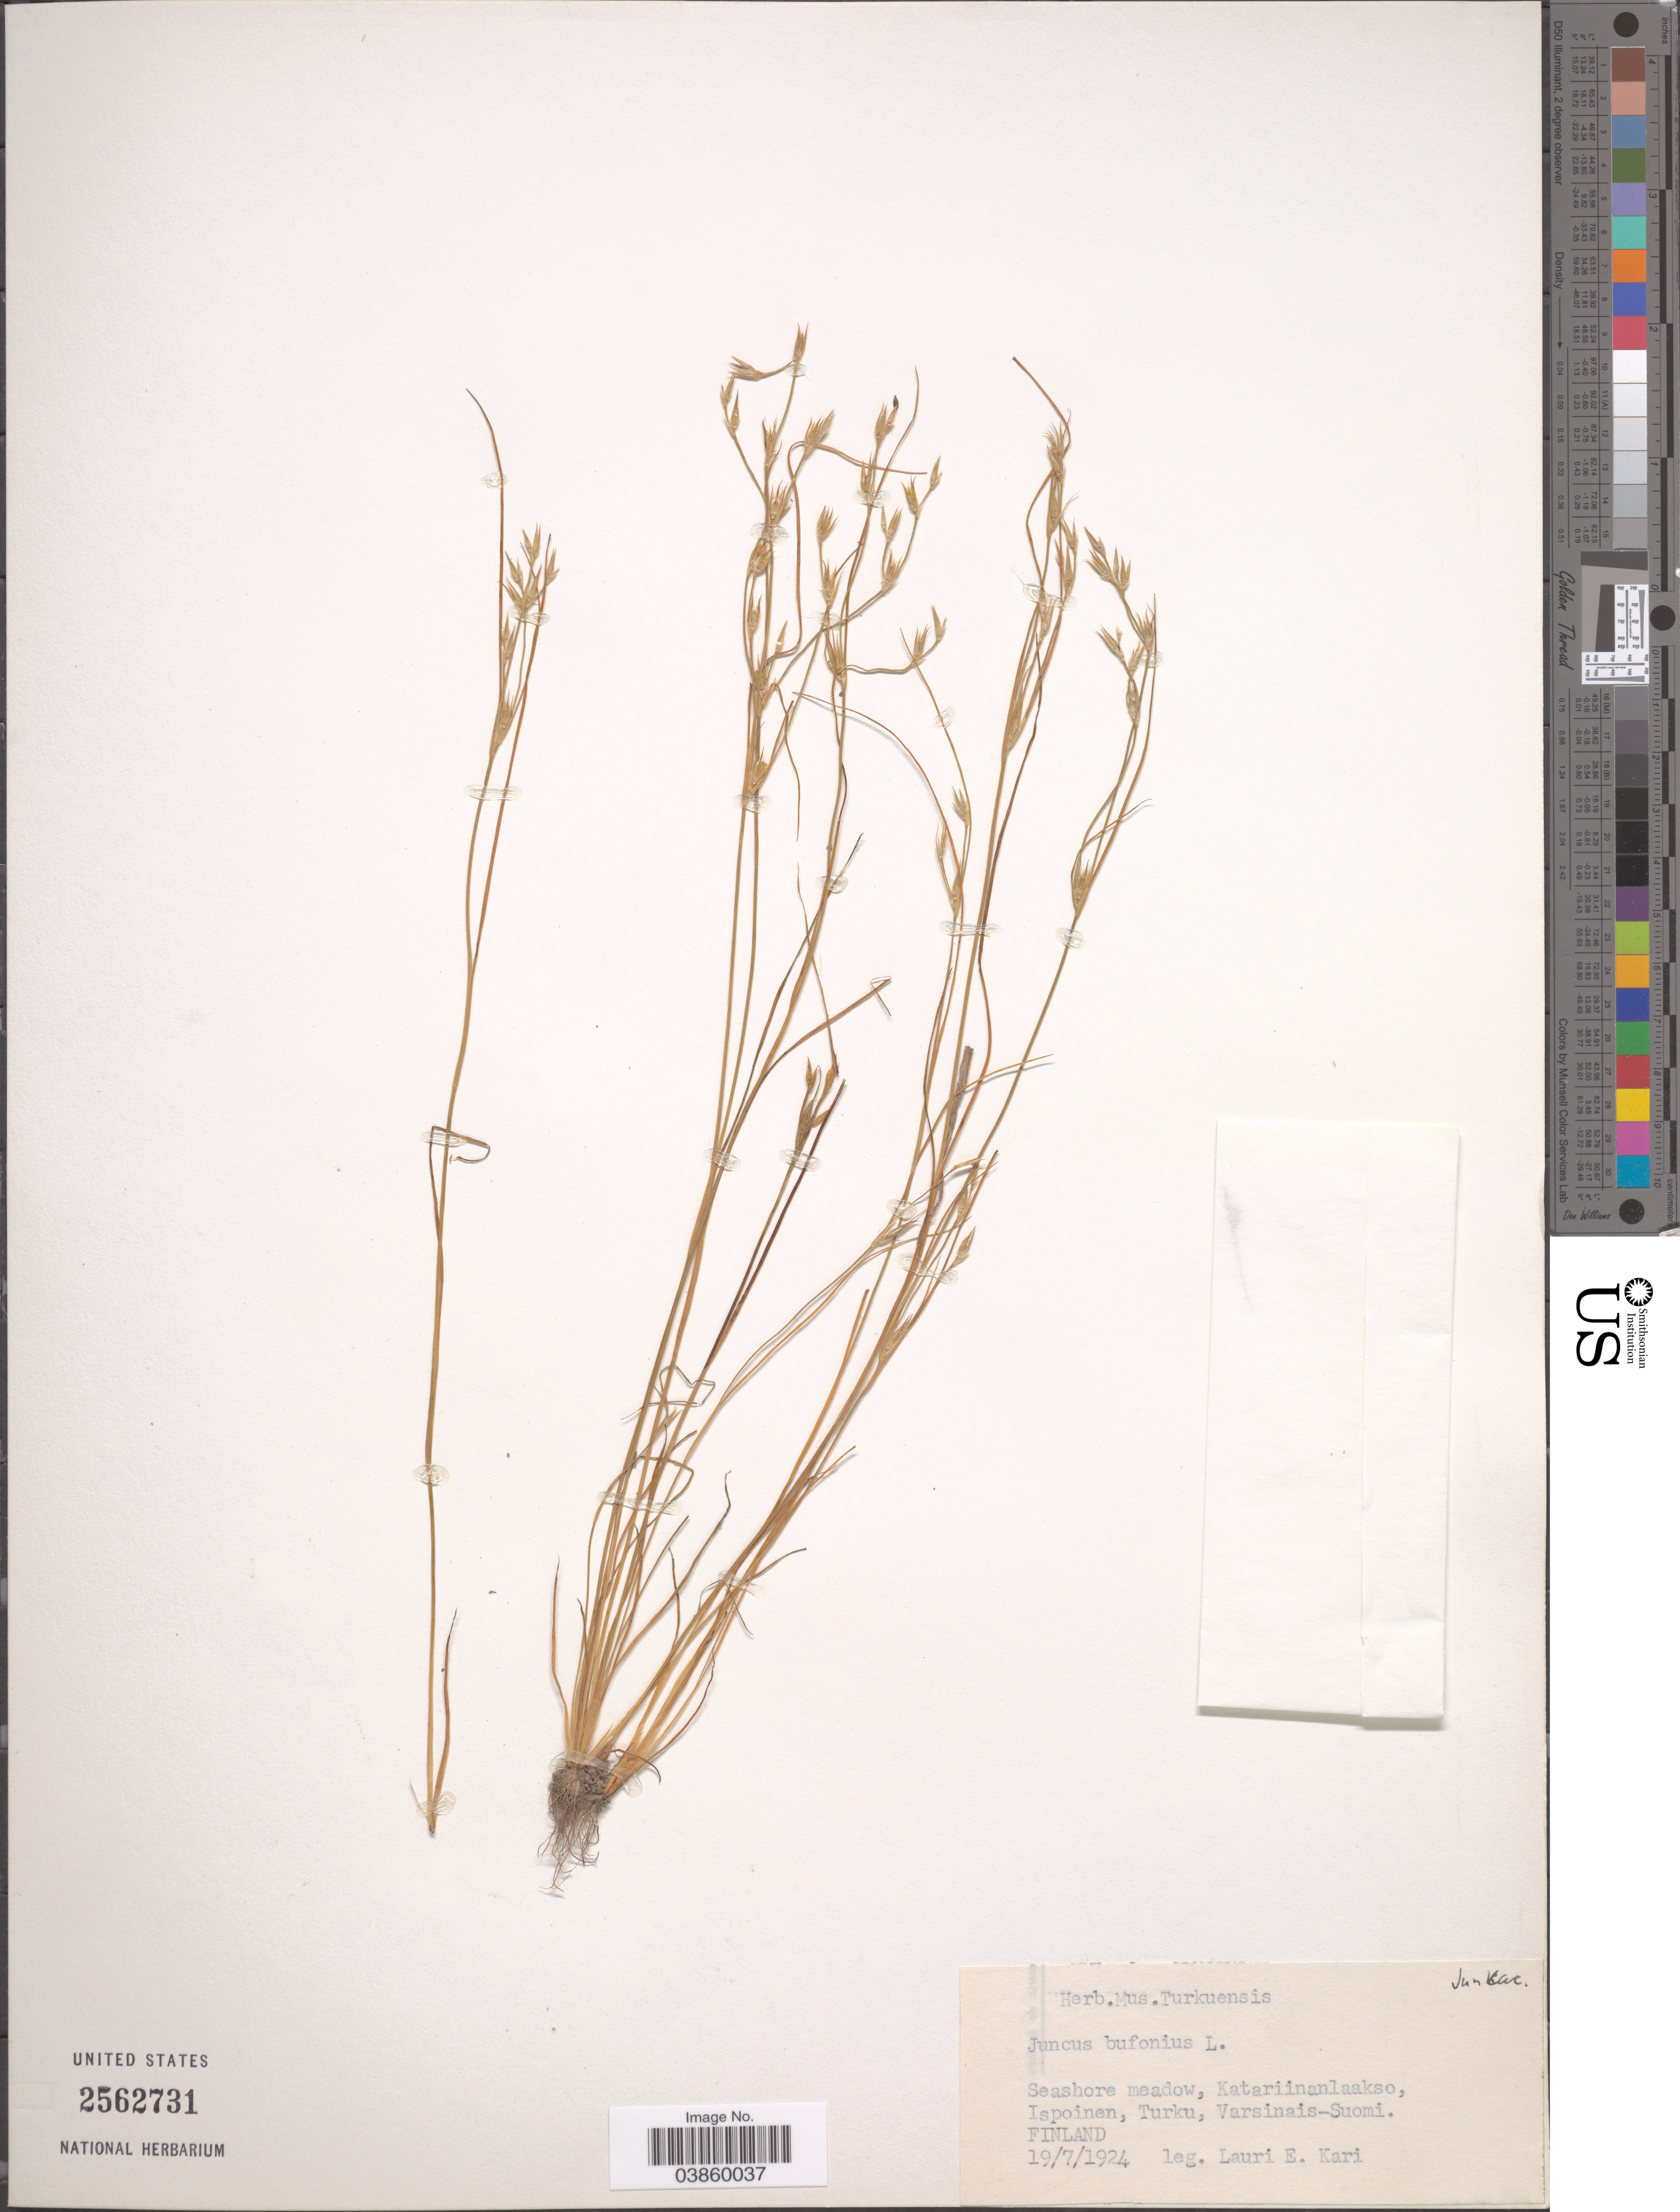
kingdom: Plantae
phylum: Tracheophyta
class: Liliopsida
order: Poales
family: Juncaceae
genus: Juncus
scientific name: Juncus bufonius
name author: L.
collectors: L. Kari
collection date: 1924-07-19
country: Finland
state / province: Varsinais-Suomi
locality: Seashore meadow, Katariinanlaakso, Ispoinen, Turku.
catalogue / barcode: US 2562731